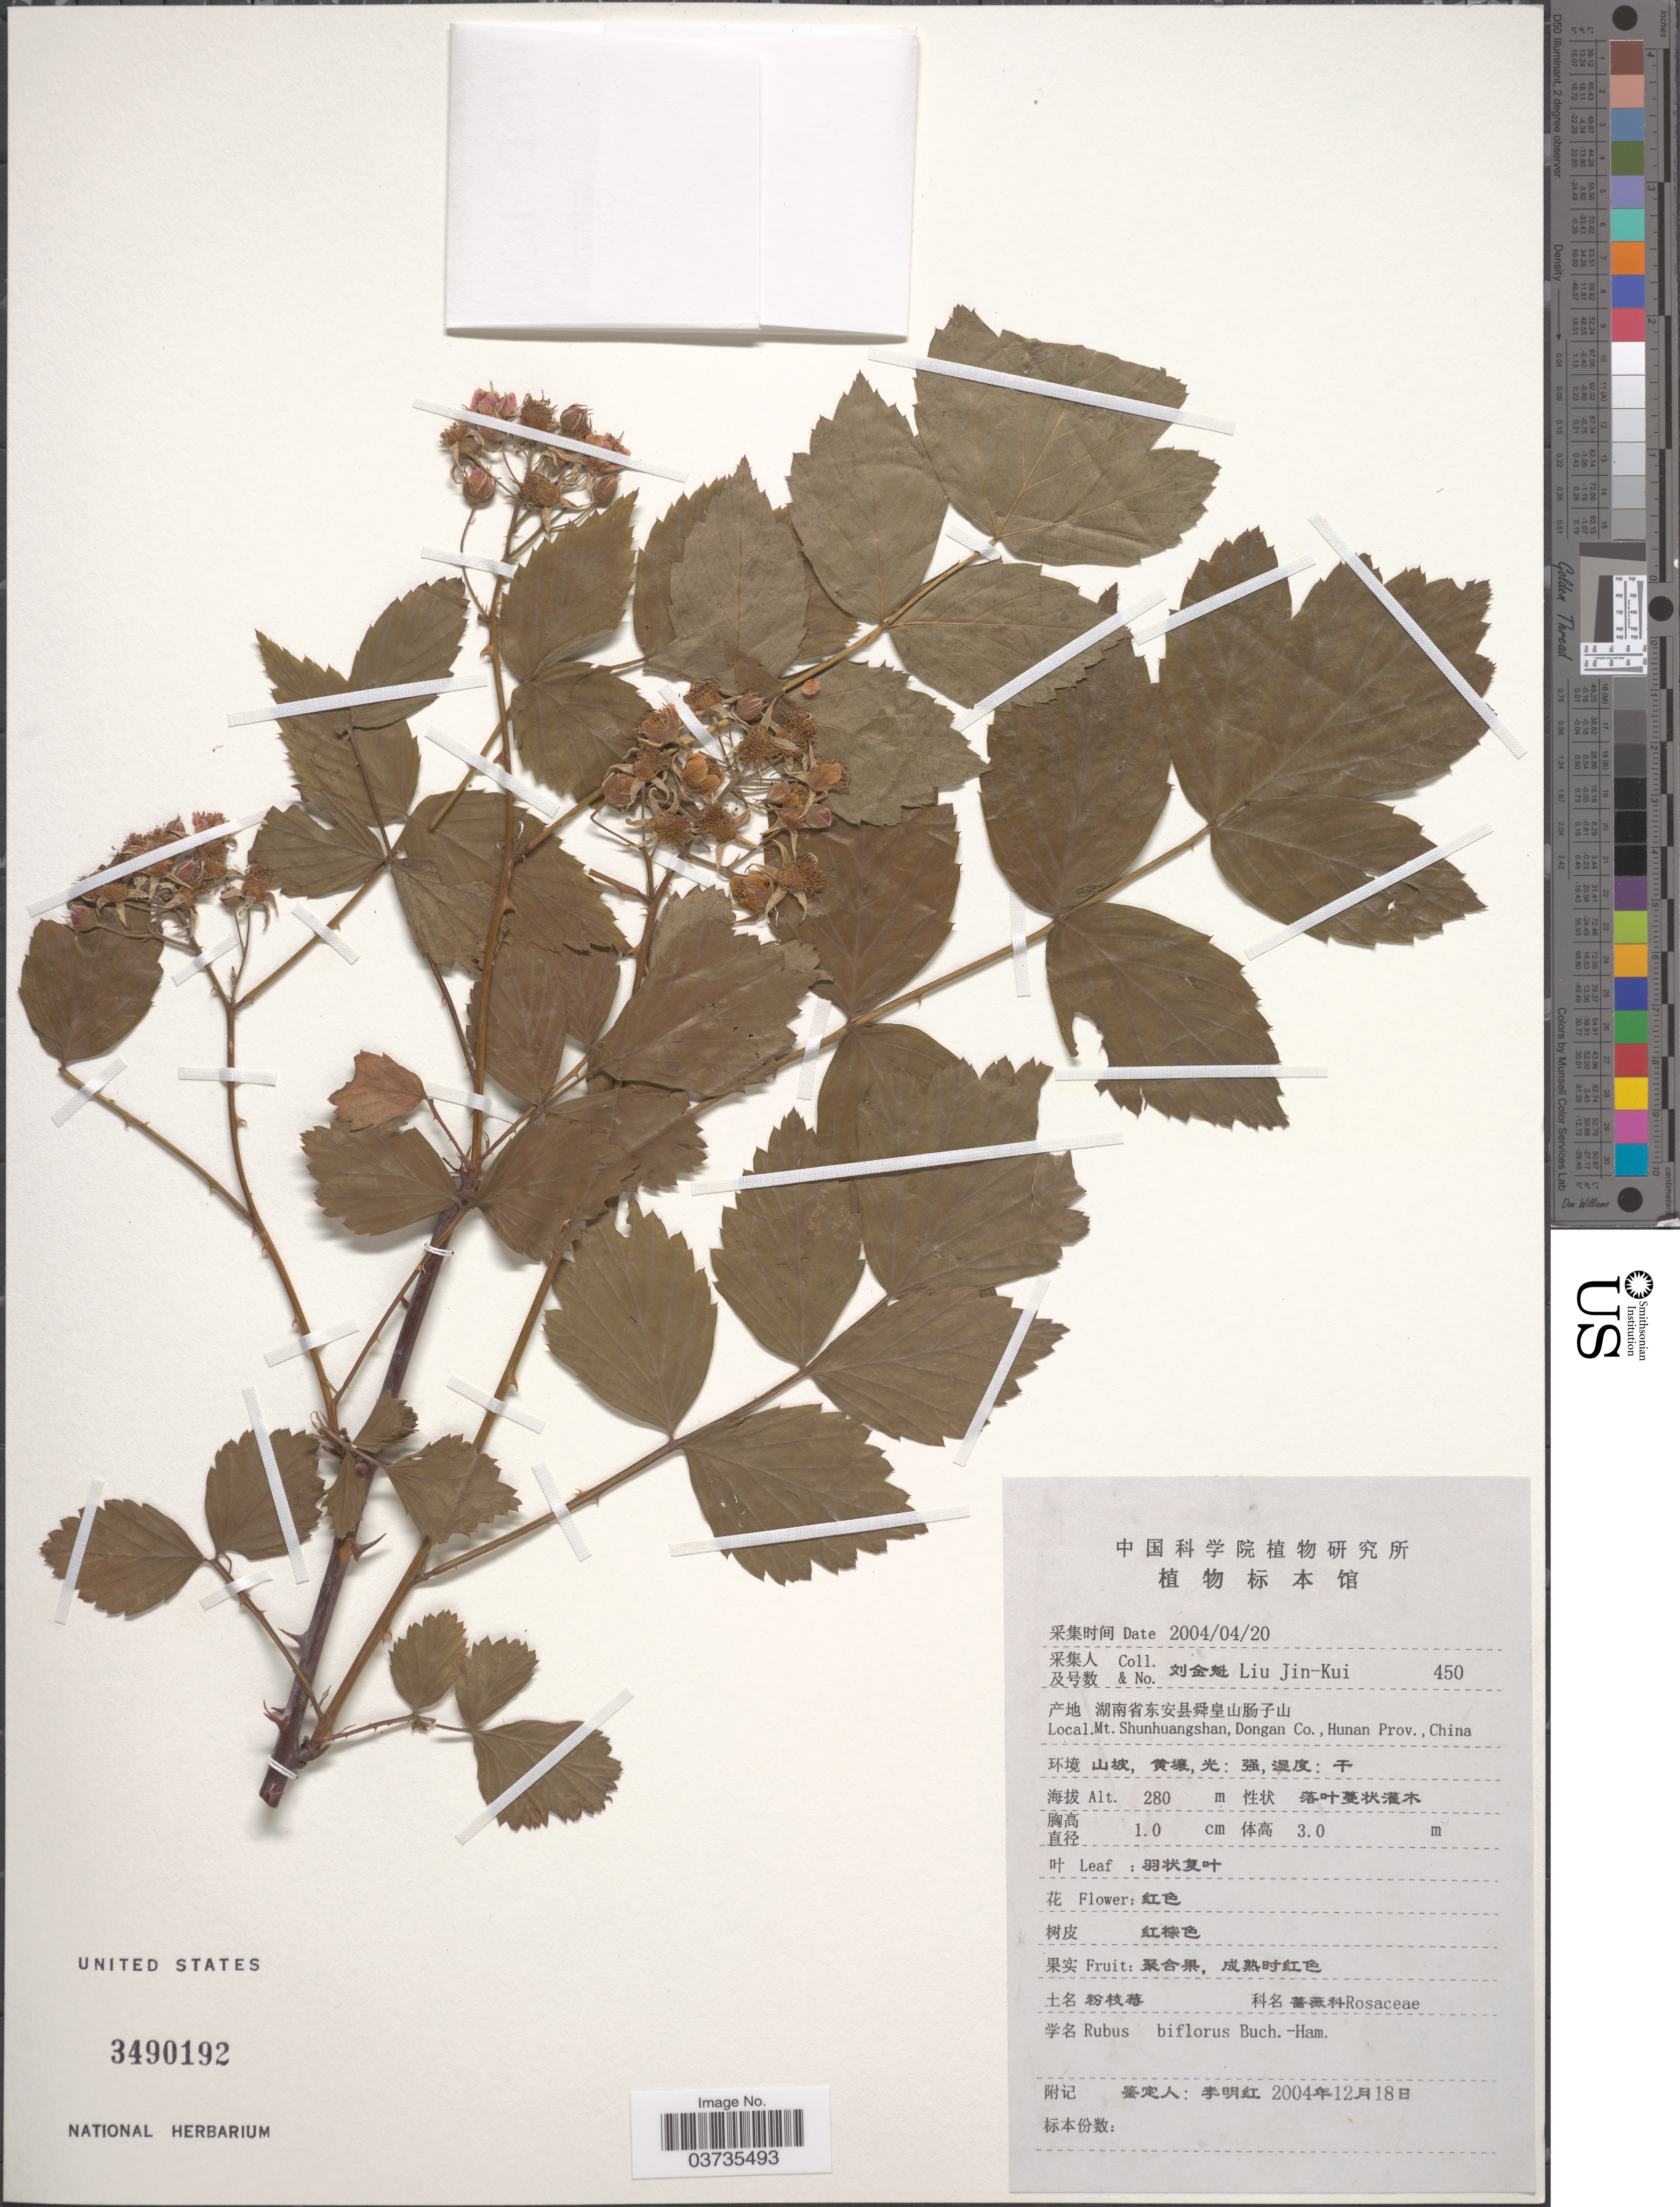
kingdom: Plantae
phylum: Tracheophyta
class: Magnoliopsida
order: Rosales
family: Rosaceae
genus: Rubus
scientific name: Rubus biflorus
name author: Buch.-Ham. ex Sm.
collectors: Liu Jin-Kui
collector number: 450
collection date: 2004-04-20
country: China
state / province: Hunan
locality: Mt. Shunhuangshan, Dongan Co.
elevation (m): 280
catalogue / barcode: US 3490192